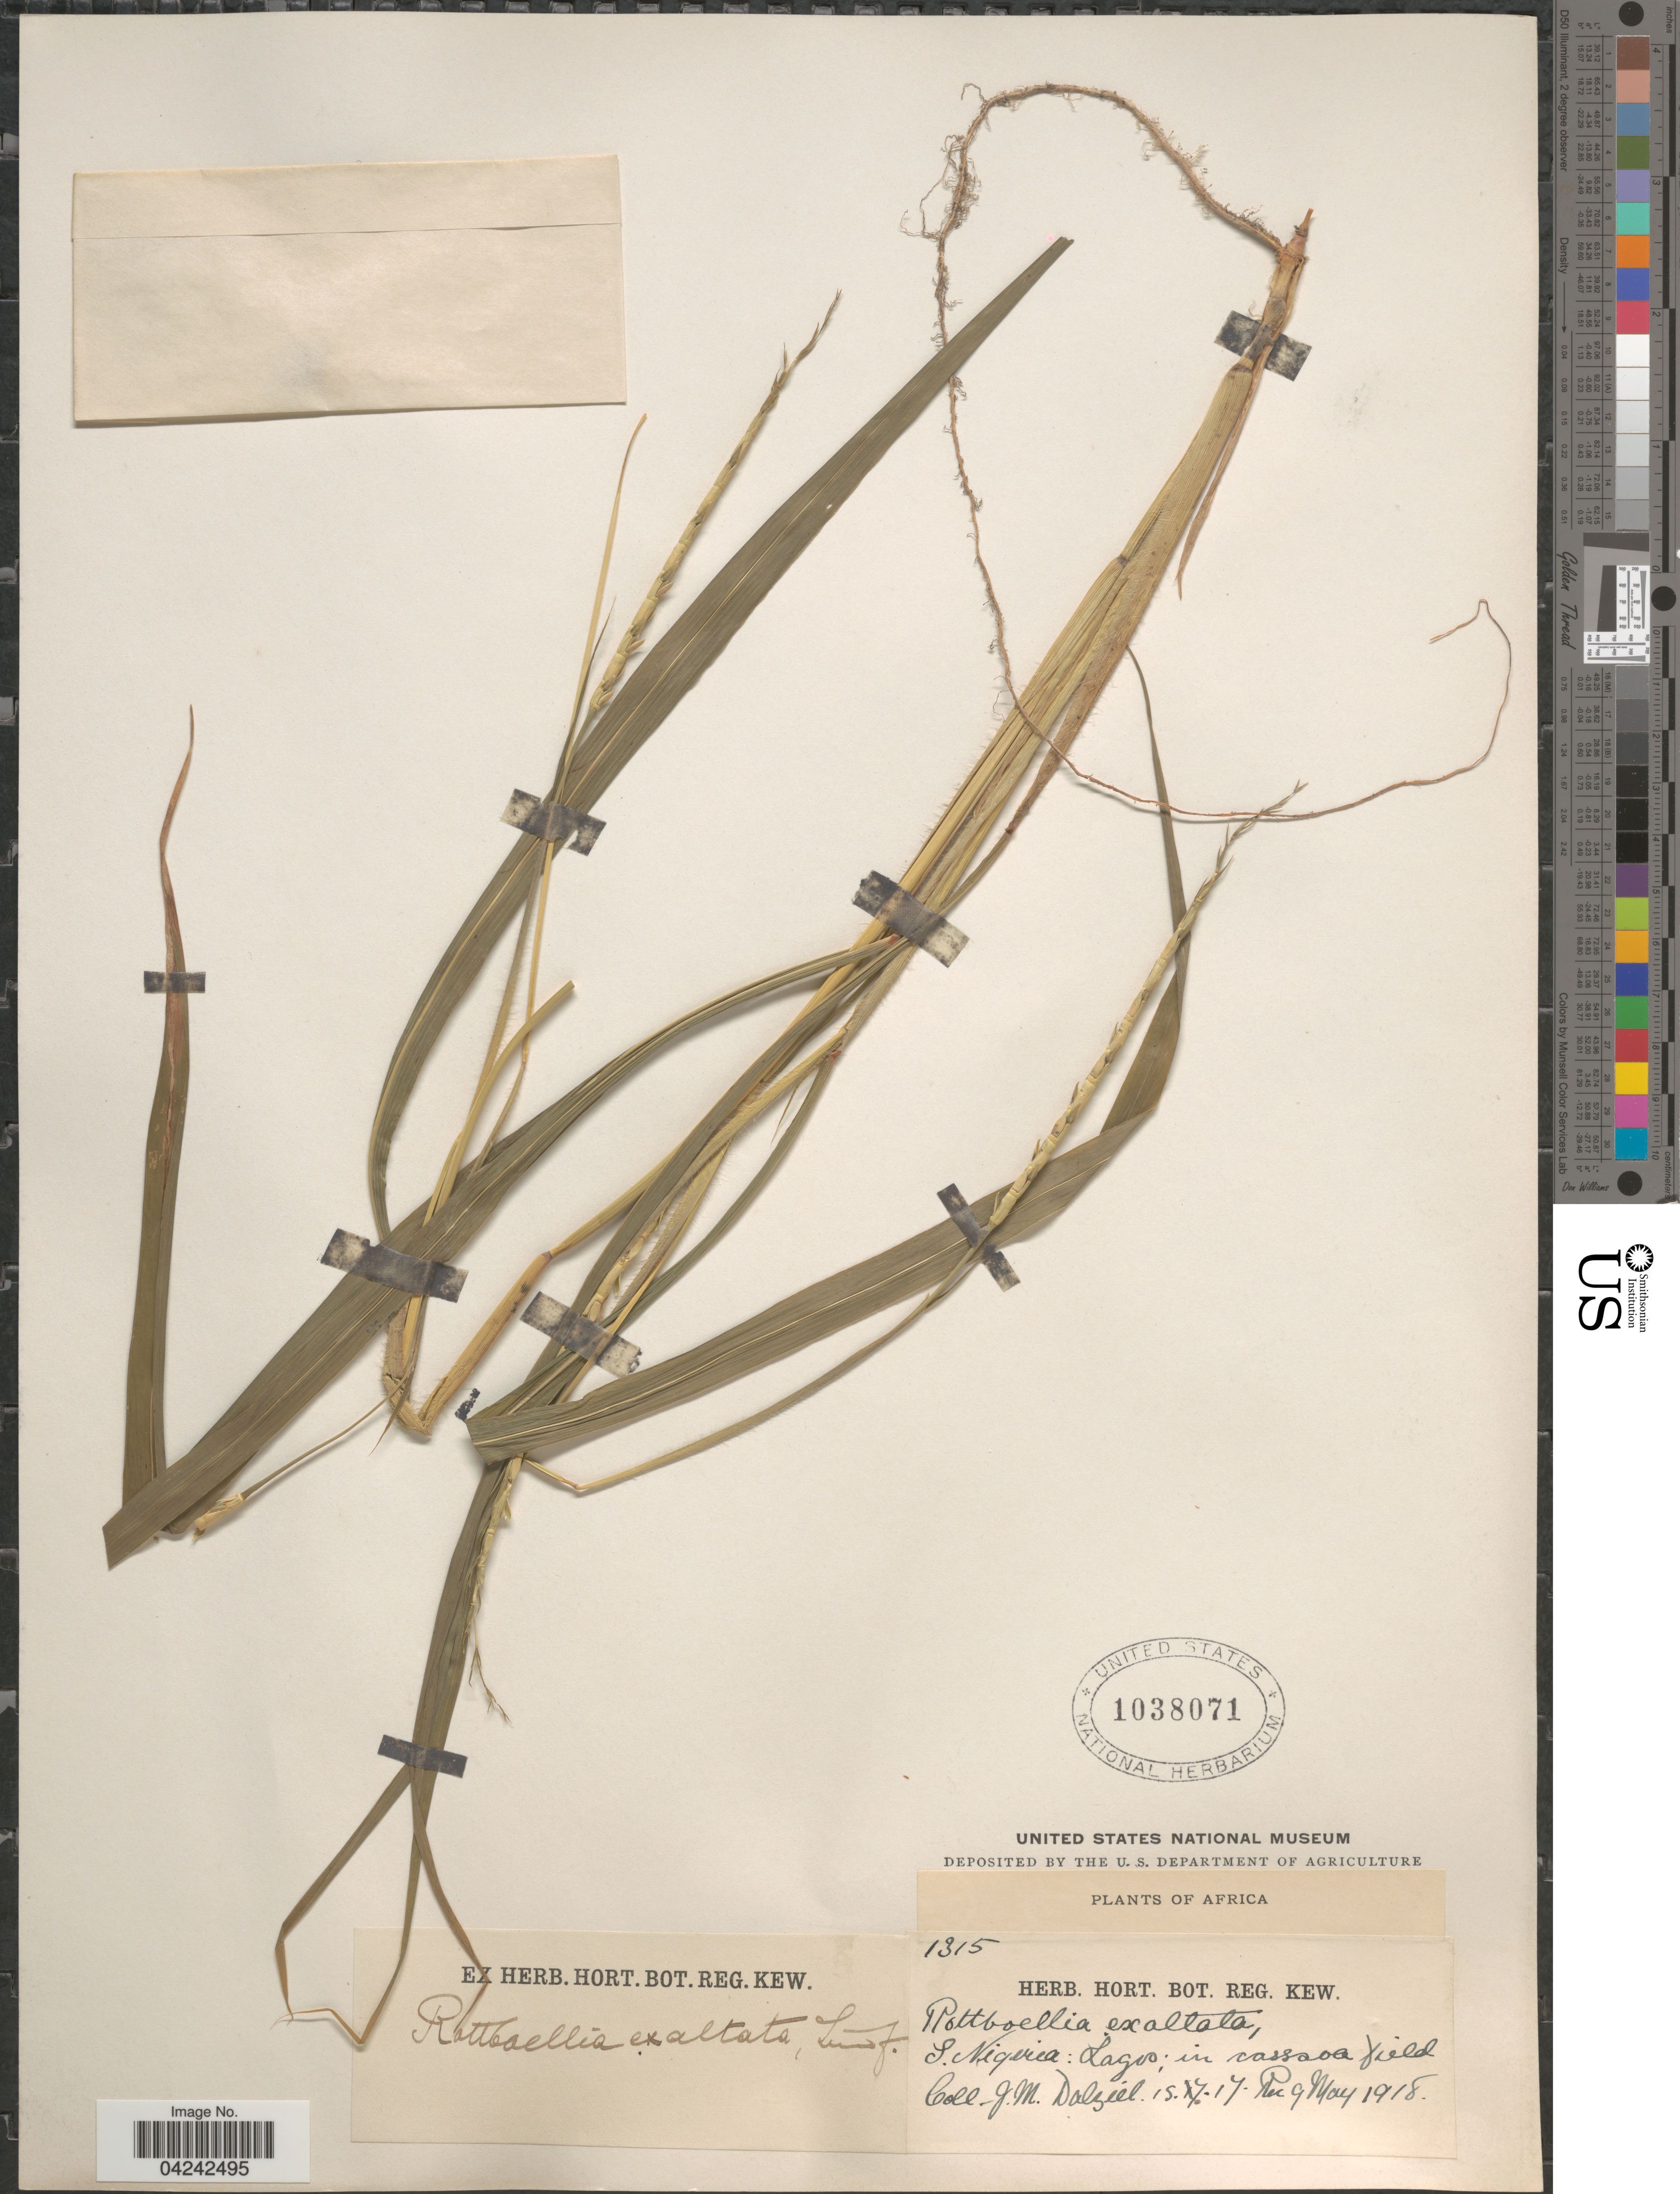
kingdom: Plantae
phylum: Tracheophyta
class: Liliopsida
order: Poales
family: Poaceae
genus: Rottboellia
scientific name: Rottboellia cochinchinensis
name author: (Lour.) Clayton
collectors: J. Dalziel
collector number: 1315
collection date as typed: Transcribed d/m/y: 15/7/17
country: Nigeria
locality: S. Nigeria: Lagoa.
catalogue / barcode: US 1038071